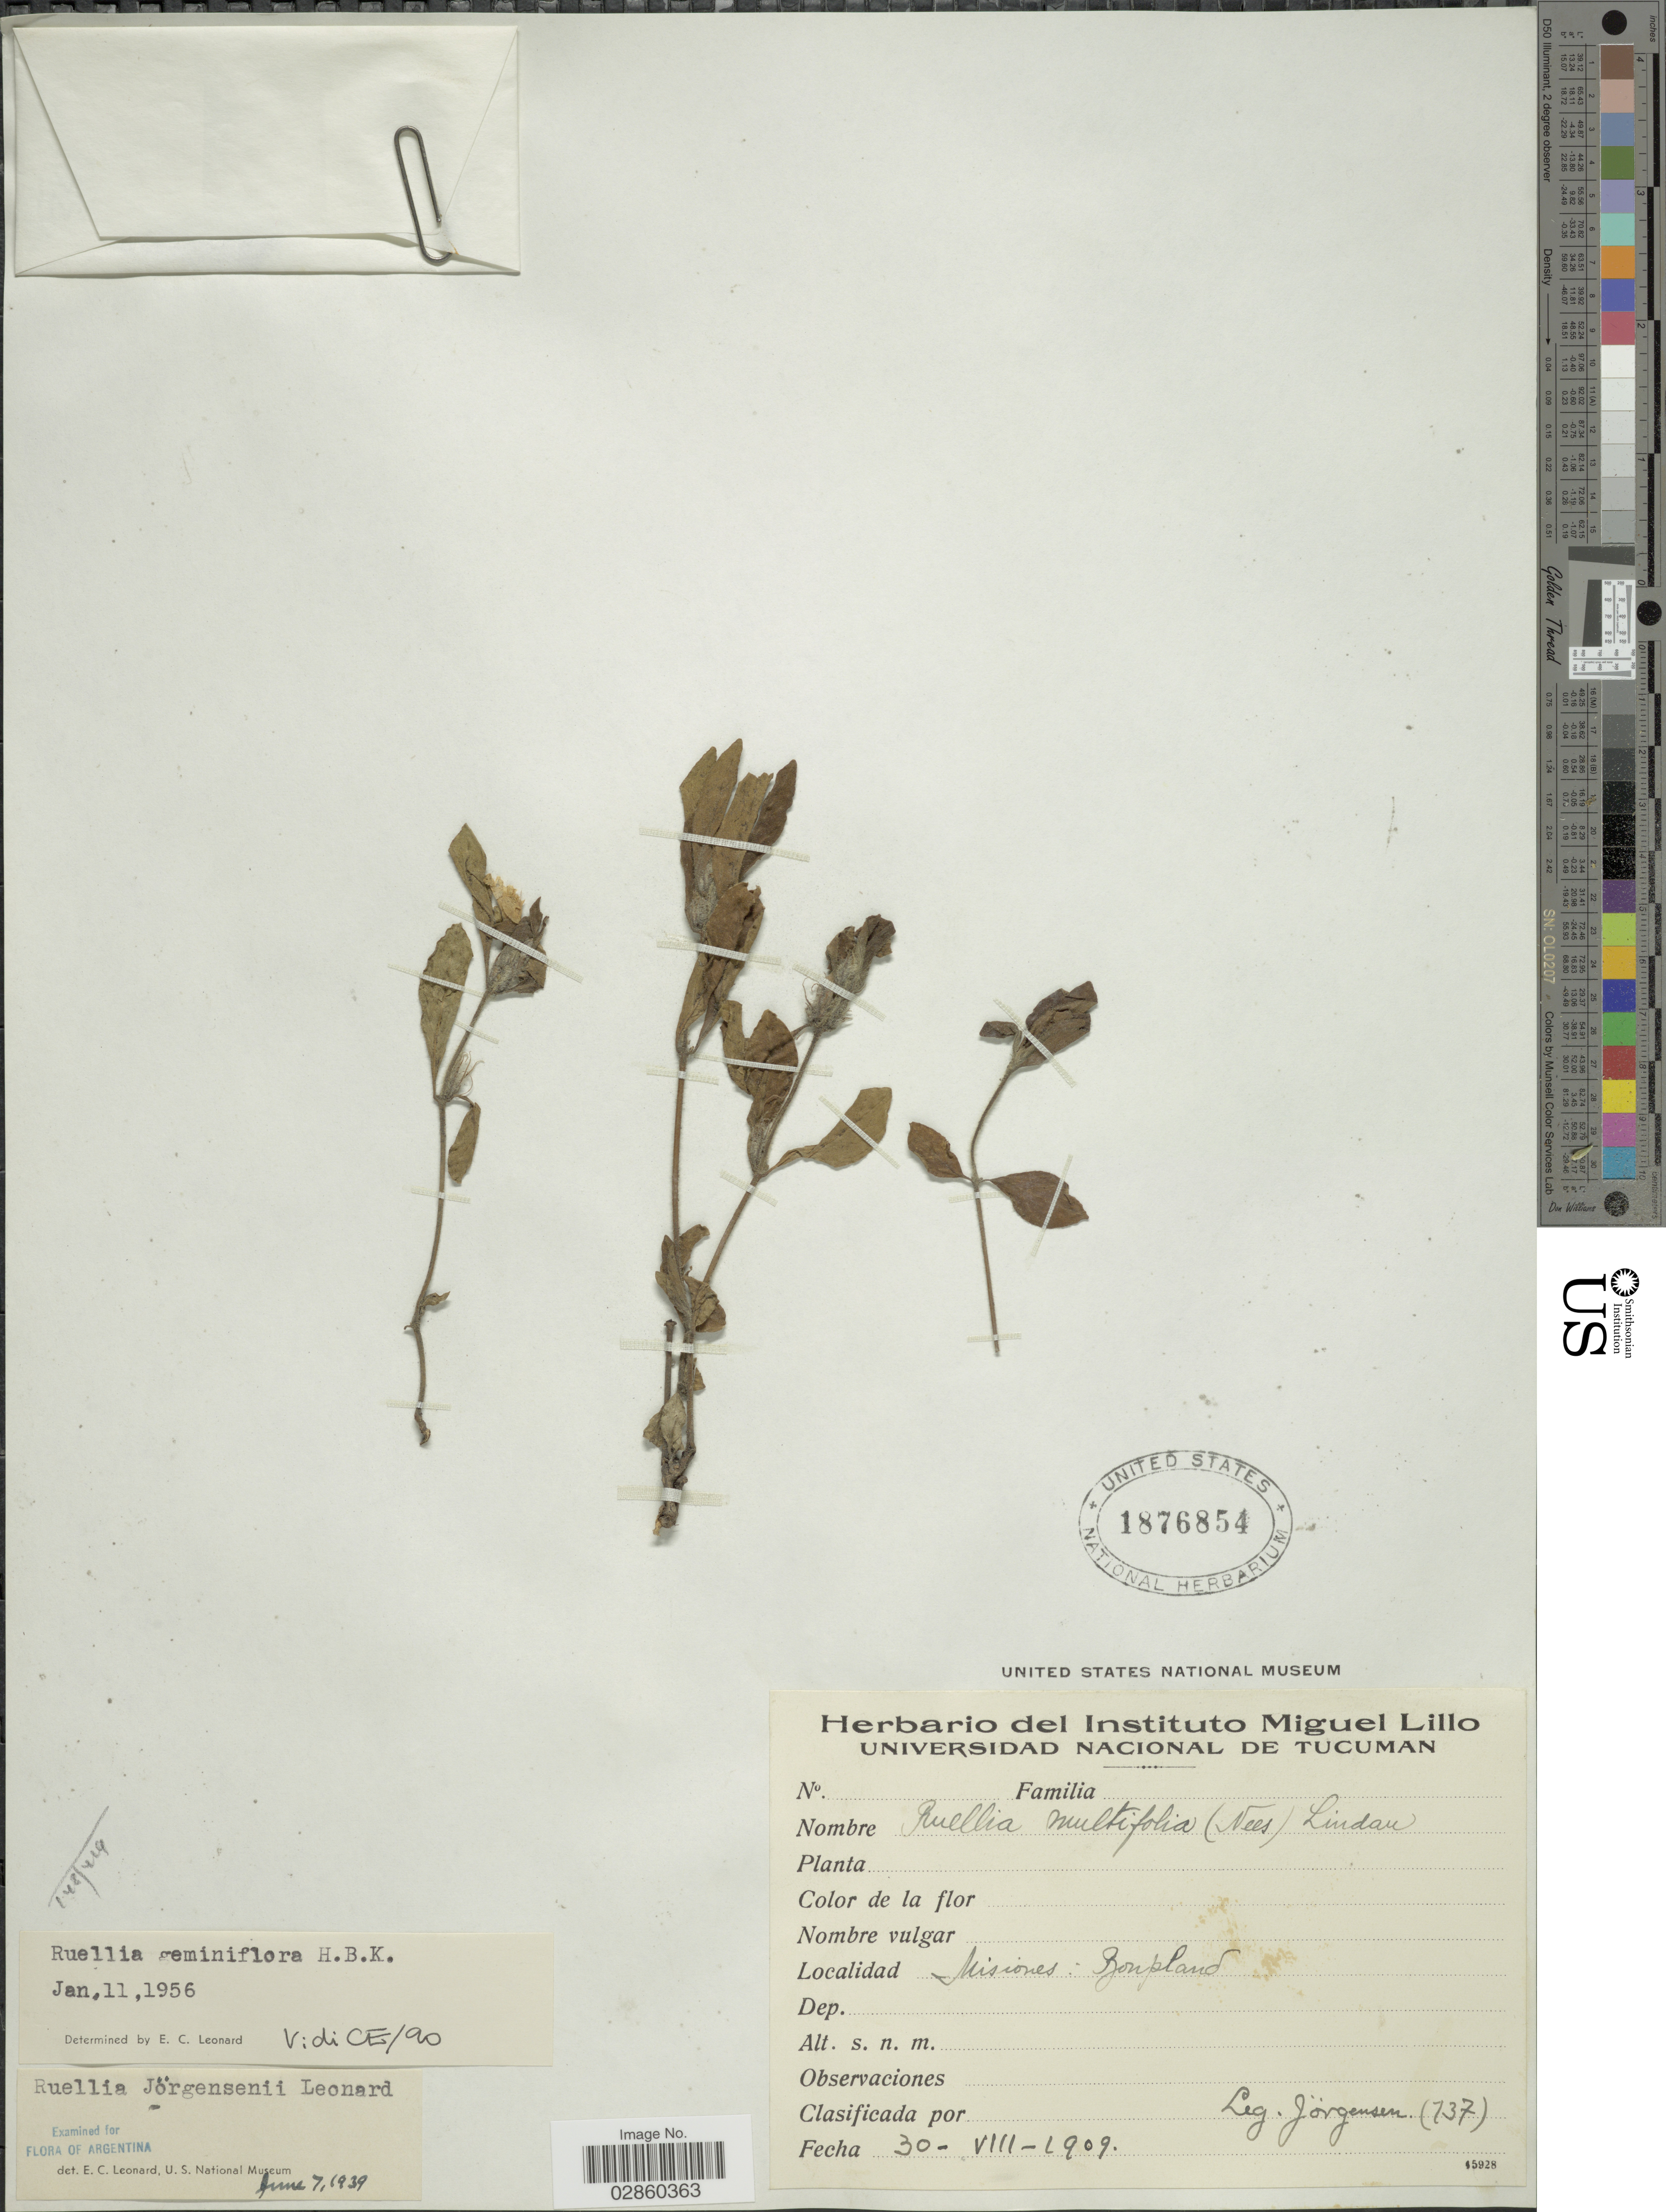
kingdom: Plantae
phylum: Tracheophyta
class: Magnoliopsida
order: Lamiales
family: Acanthaceae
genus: Ruellia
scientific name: Ruellia geminiflora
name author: Kunth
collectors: Jorgensen, --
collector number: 737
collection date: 1909-08-30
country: Argentina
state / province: Misiones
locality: Misiones: Bonpland.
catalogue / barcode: US 1876854